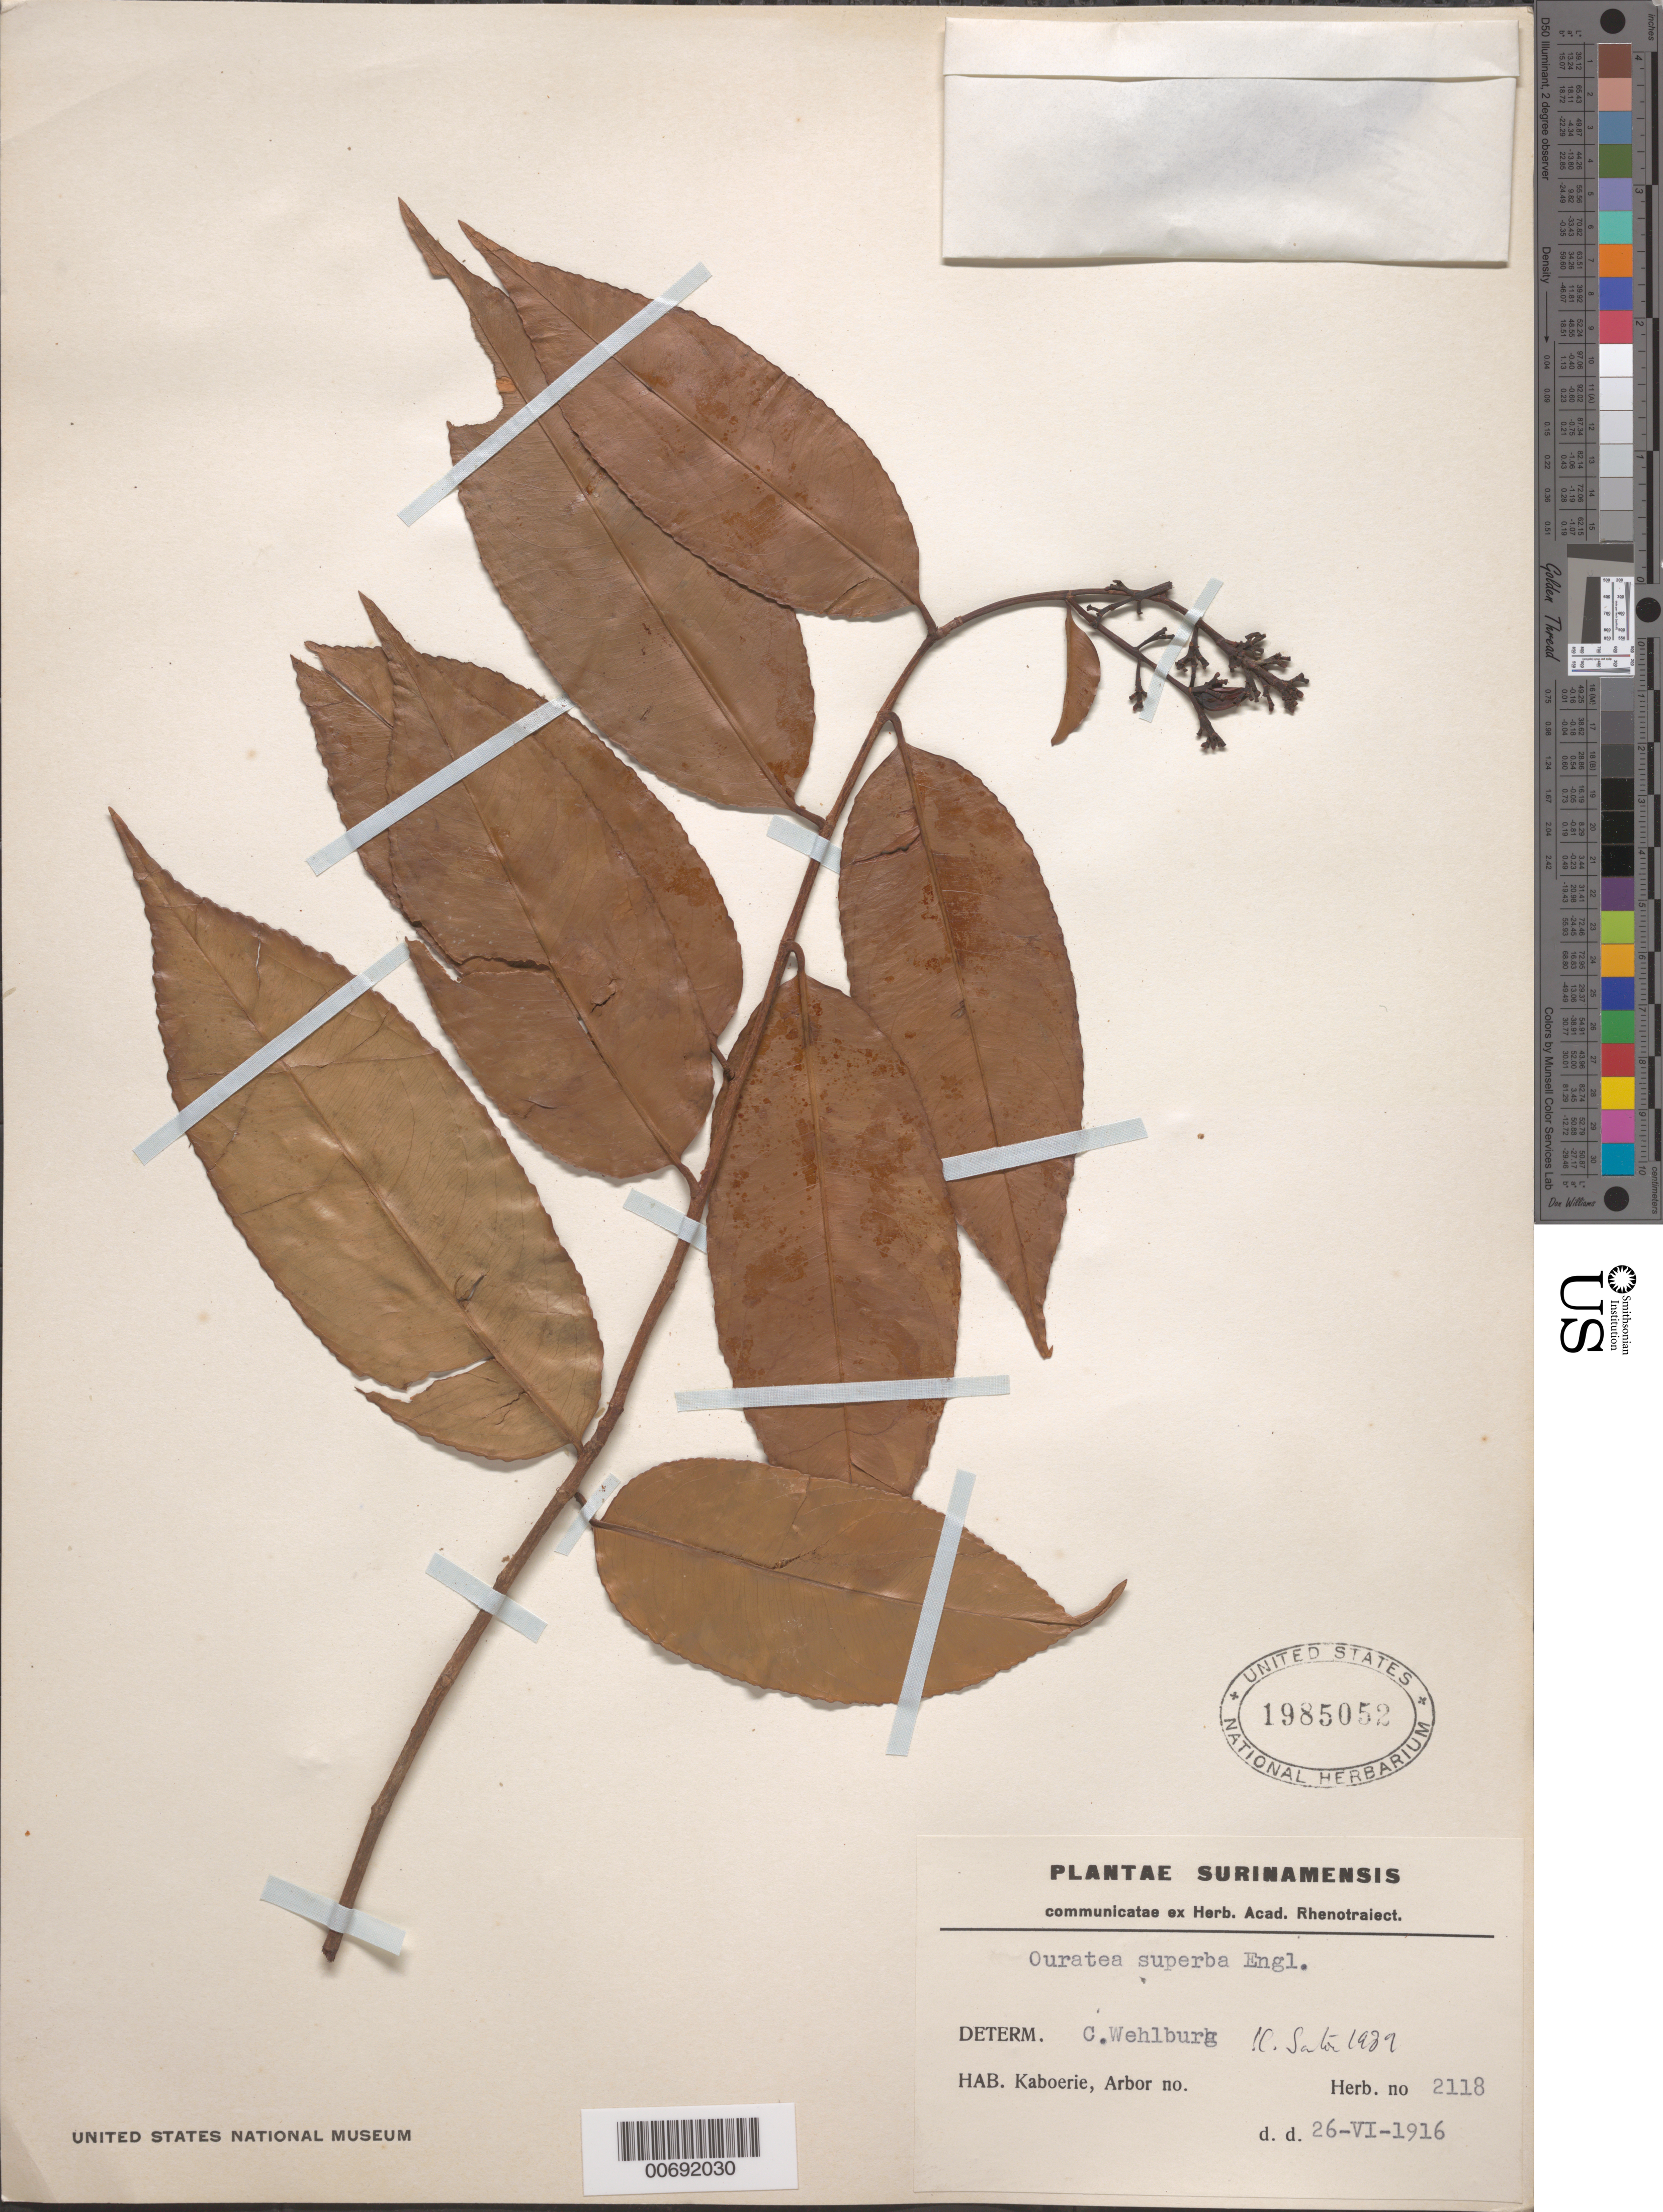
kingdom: Plantae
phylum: Tracheophyta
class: Magnoliopsida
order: Malpighiales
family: Ochnaceae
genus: Ouratea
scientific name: Ouratea superba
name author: Engl.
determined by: Sastre, C. H. L.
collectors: C. Wehlburg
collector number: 2118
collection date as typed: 26-Jun-16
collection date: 1916-06-26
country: Suriname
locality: Kaboerie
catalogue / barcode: US 1985052